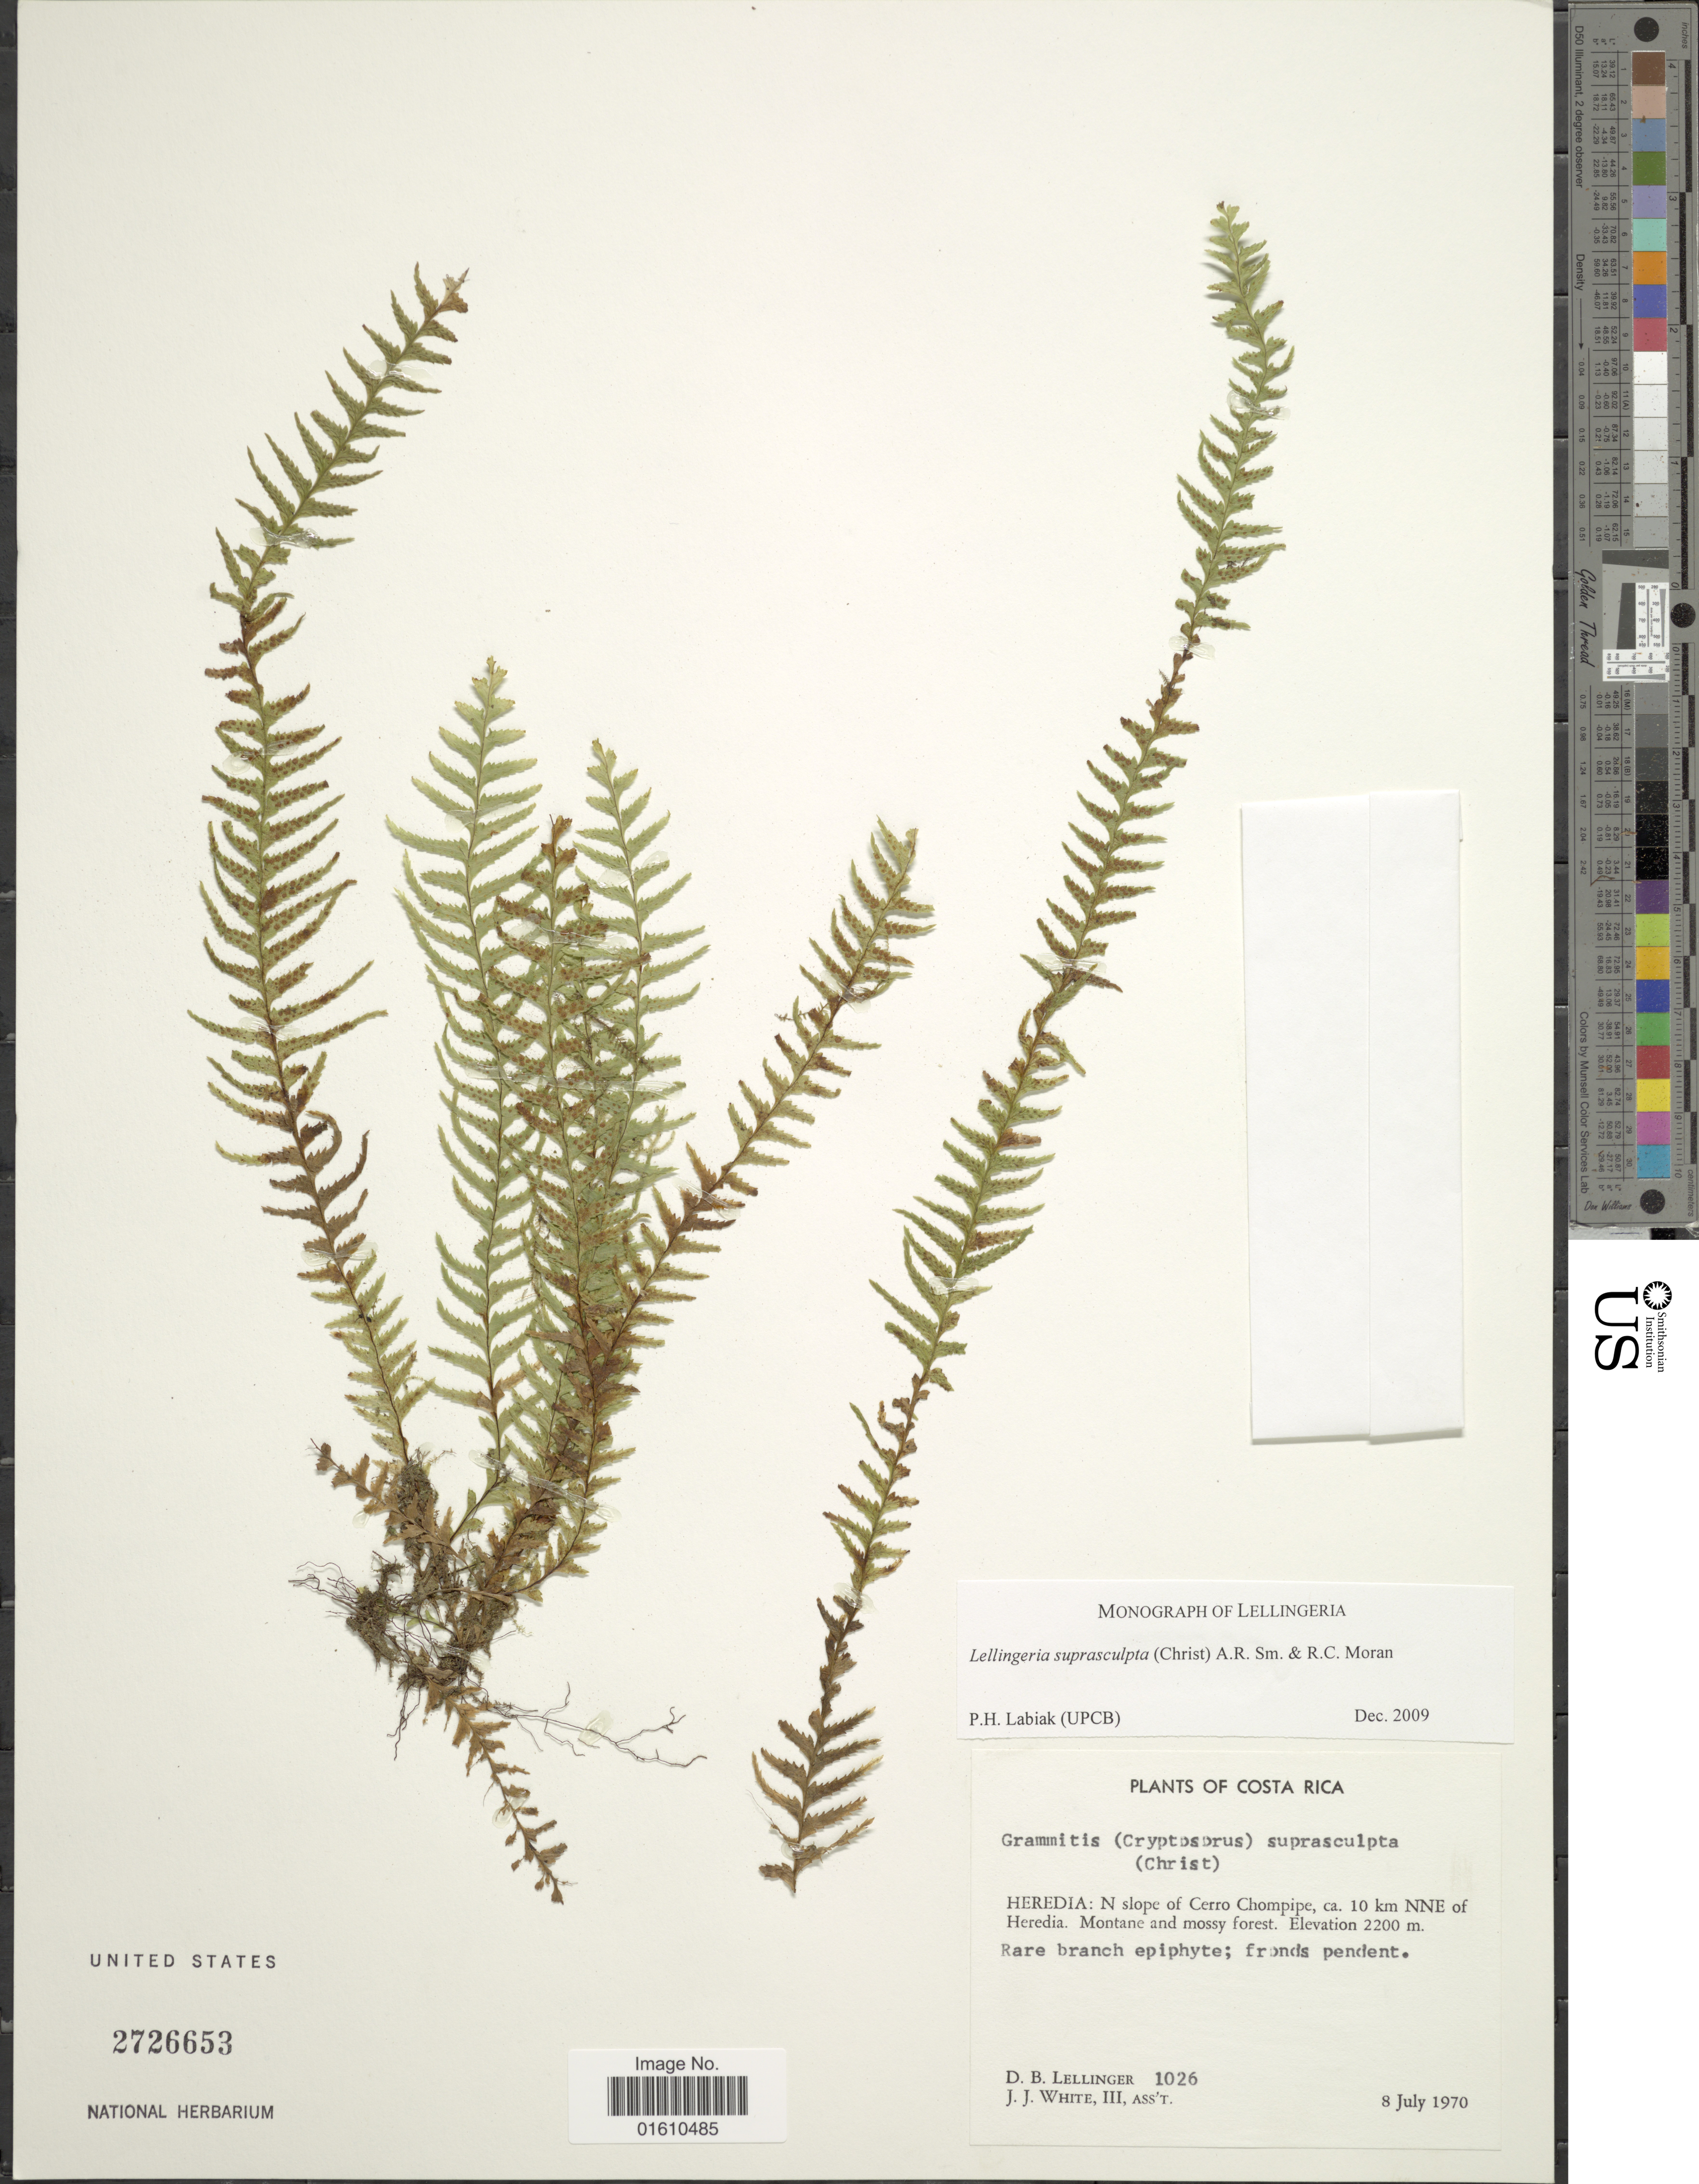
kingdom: Plantae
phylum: Tracheophyta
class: Polypodiopsida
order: Polypodiales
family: Polypodiaceae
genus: Lellingeria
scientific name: Lellingeria suprasculpta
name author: (Christ) A.R. Sm. & R.C. Moran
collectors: D. B. Lellinger & J. J. White III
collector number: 1026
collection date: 1970-07-08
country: Costa Rica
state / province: Heredia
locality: N slope of Cerro Chompipe, ca. 10 km NNE of Heredia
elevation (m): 2200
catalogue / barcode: US 2726653